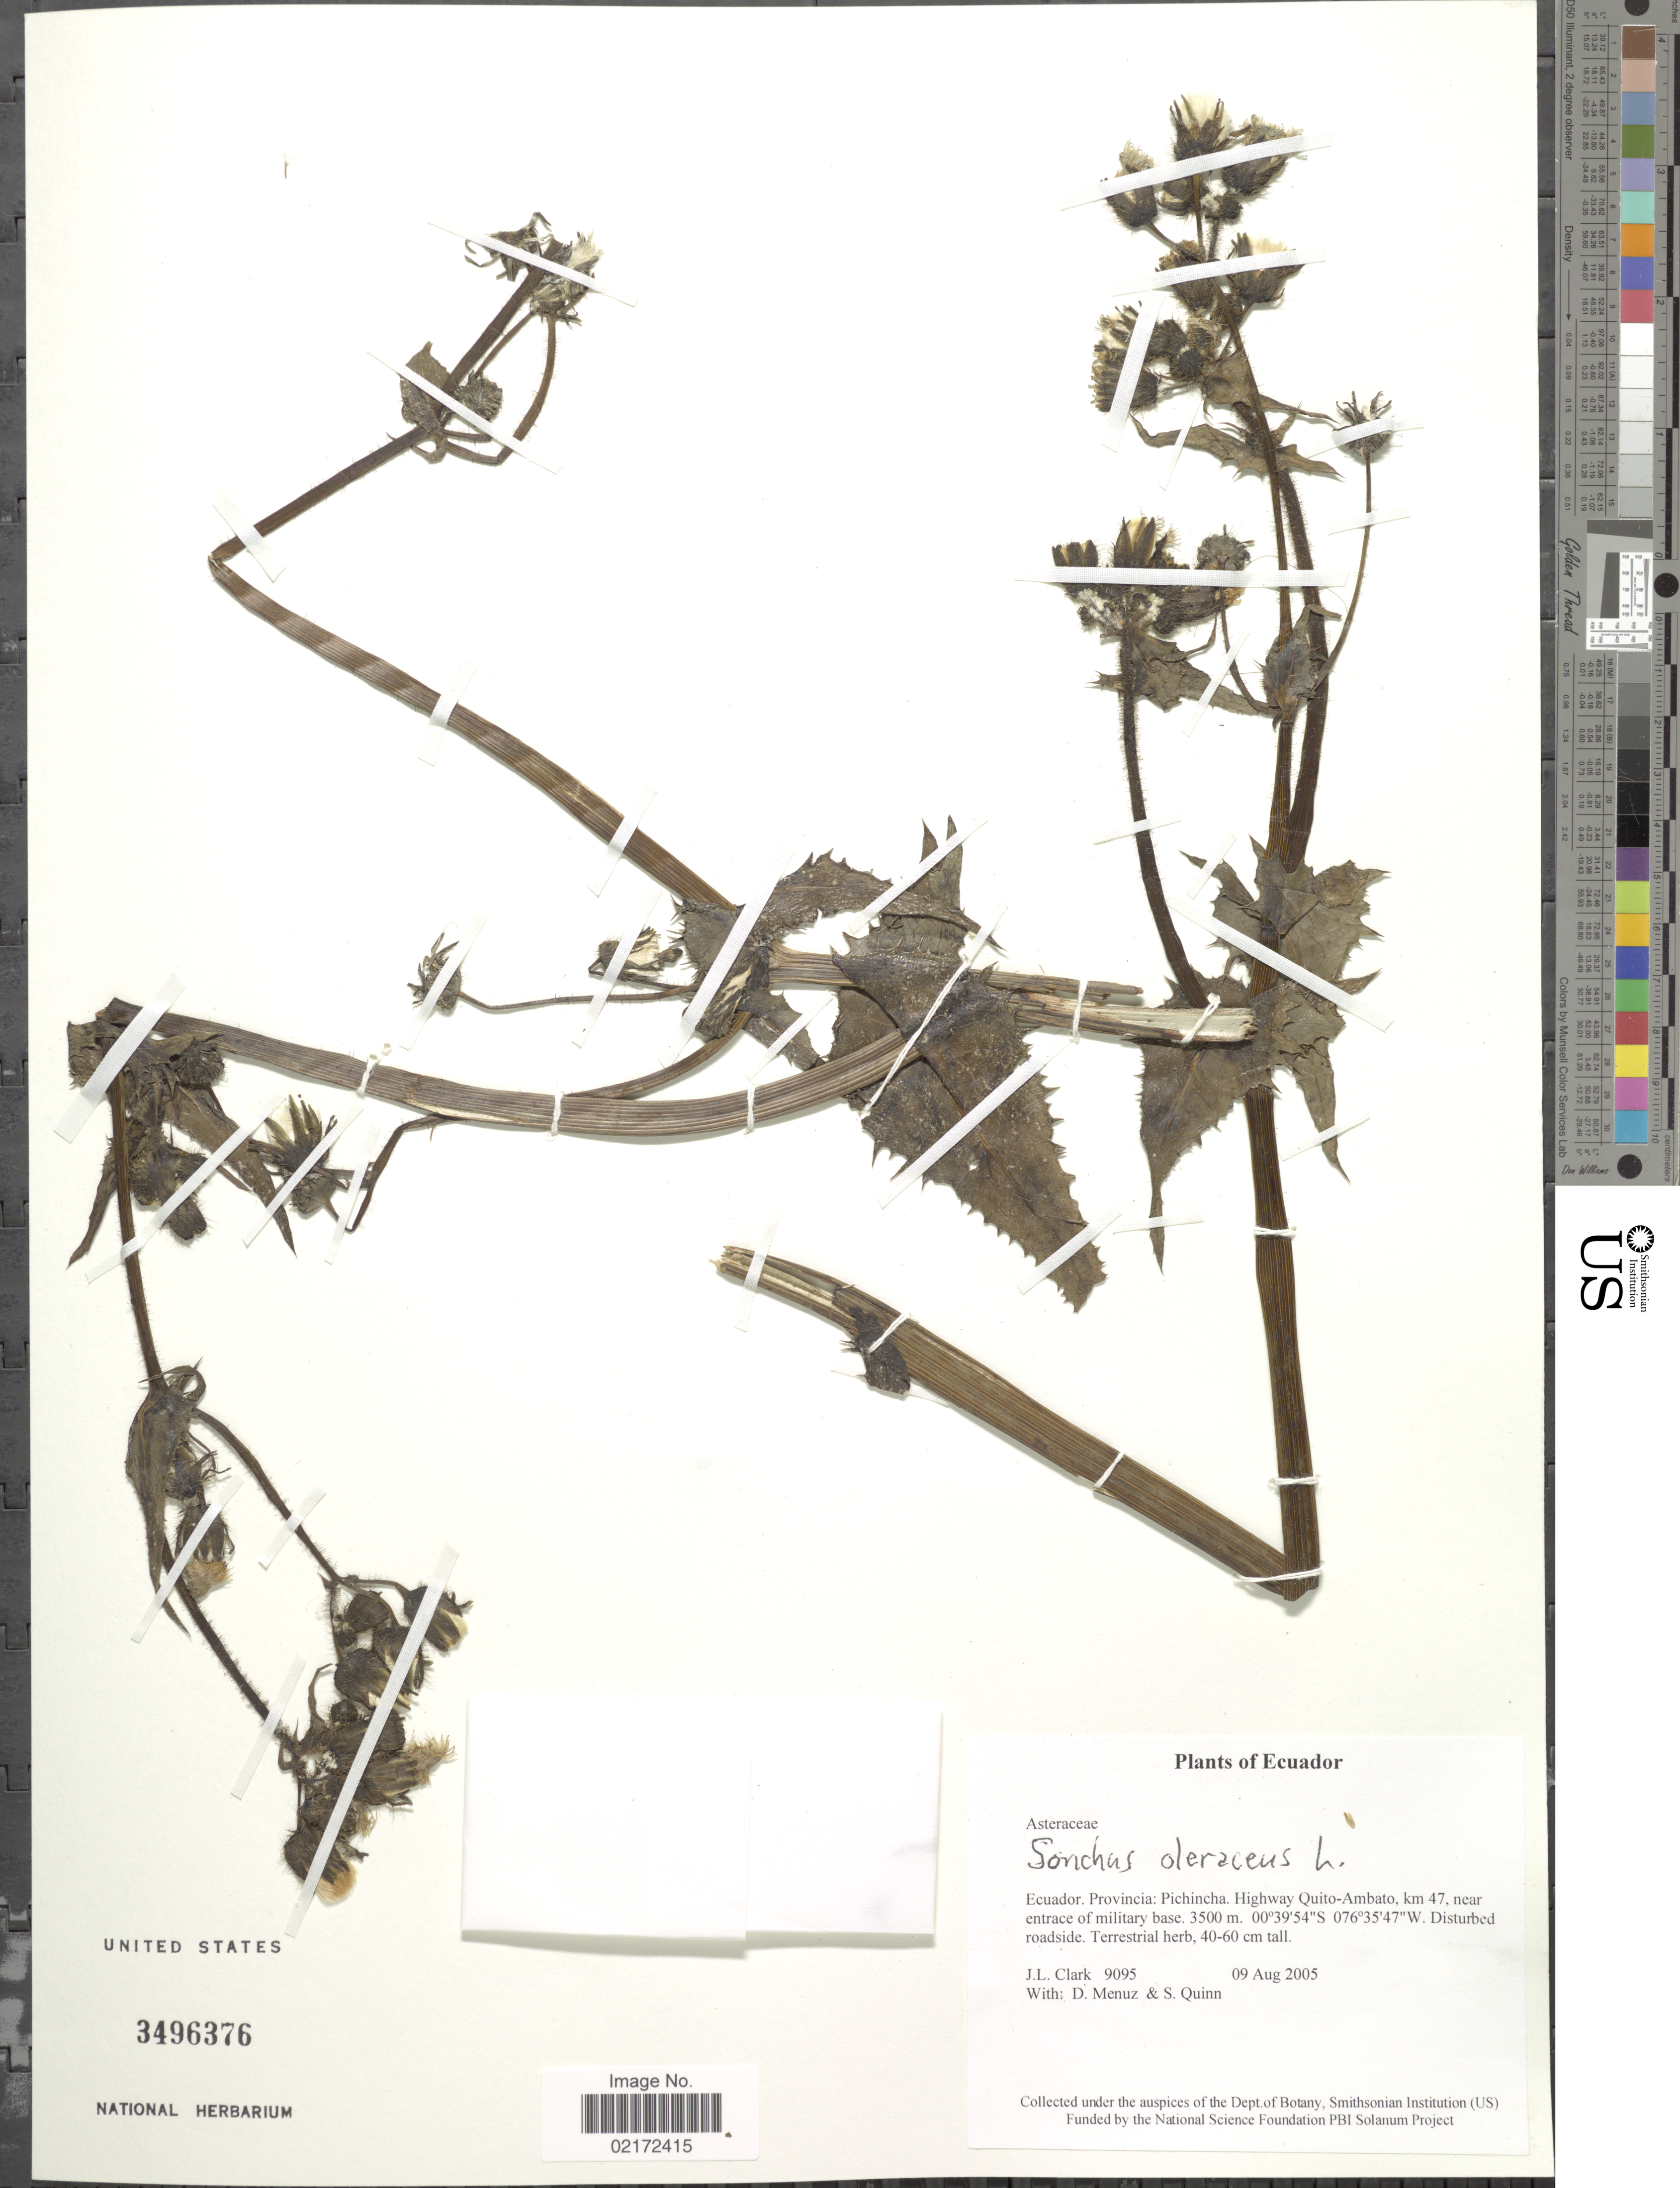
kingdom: Plantae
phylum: Tracheophyta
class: Magnoliopsida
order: Asterales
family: Asteraceae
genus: Sonchus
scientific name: Sonchus oleraceus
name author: L.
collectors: J. L. Clark, D. Menuz & S. Quinn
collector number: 9095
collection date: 2005-08-09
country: Ecuador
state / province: Pichincha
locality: Ecuador. Provincia: Pichincha. Highway Quito-Ambato, km 47, near entrance of military base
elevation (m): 3500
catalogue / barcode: US 3496376